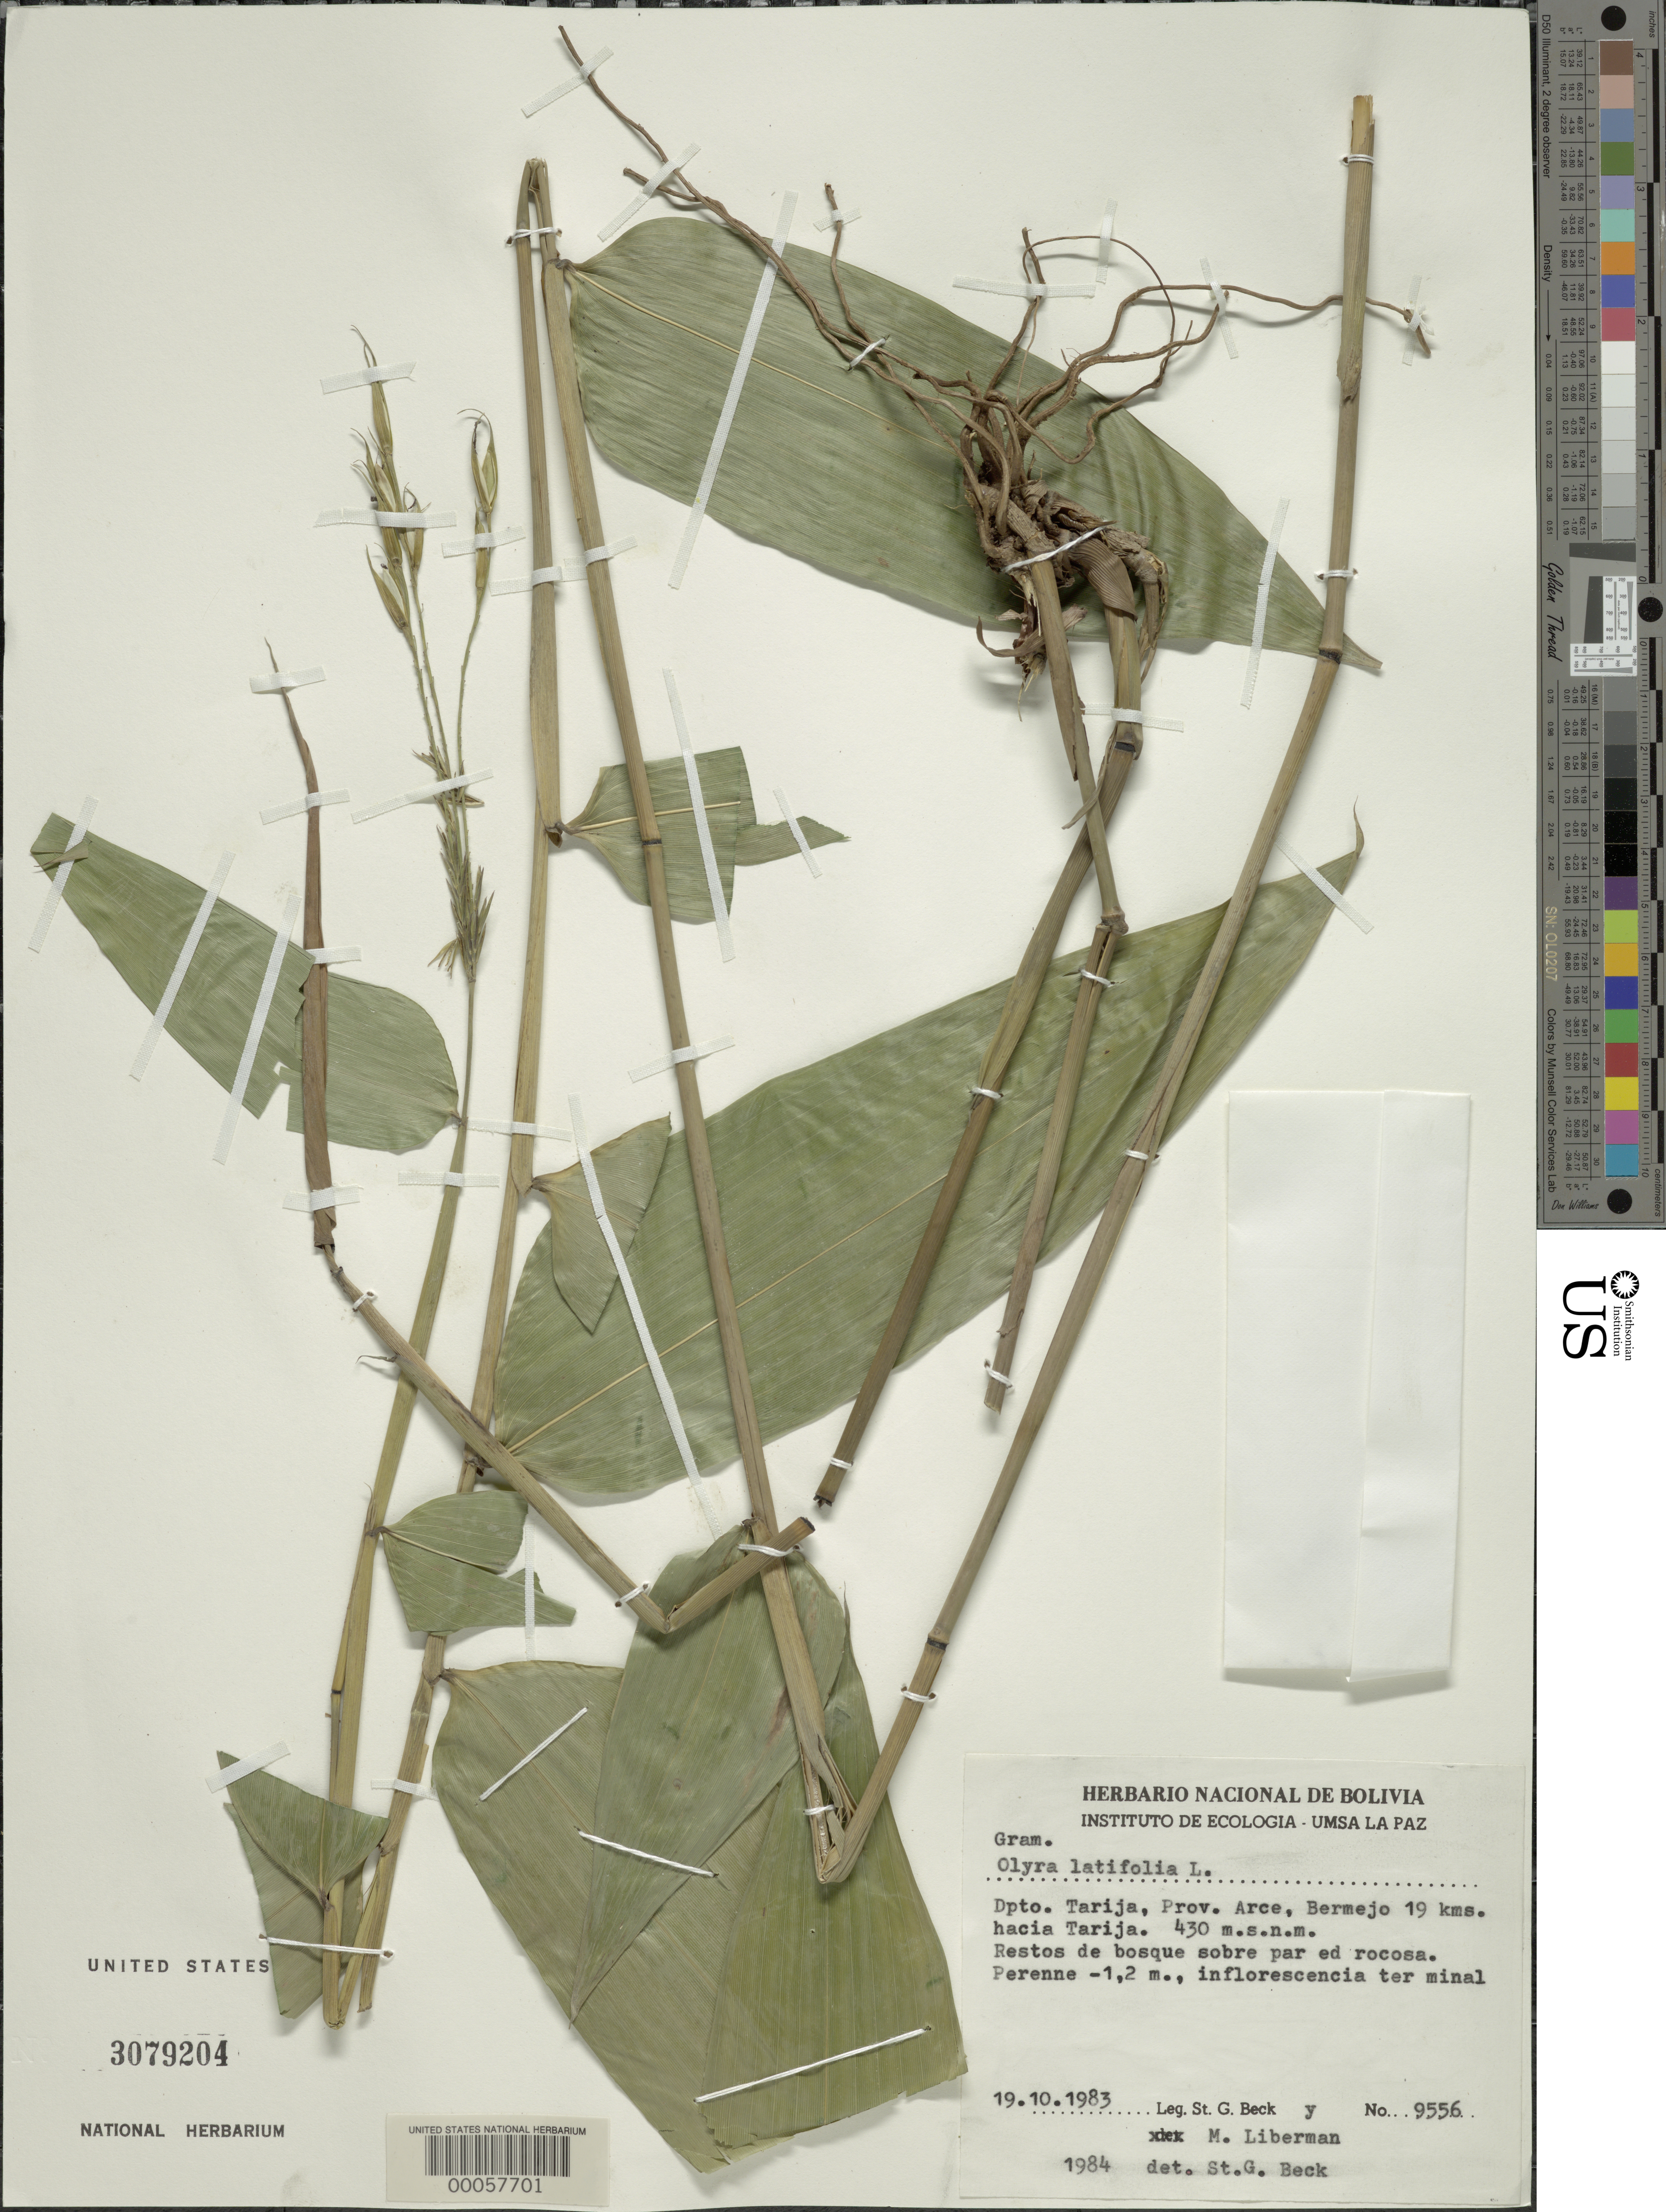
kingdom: Plantae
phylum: Tracheophyta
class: Liliopsida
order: Poales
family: Poaceae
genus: Olyra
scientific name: Olyra latifolia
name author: L.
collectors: S. G. Beck & M. Liberman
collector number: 9556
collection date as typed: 19 Oct 1983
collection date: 1983-10-19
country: Bolivia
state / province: Tarija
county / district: Arce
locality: Bermeja 19 km from Tarija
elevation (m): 430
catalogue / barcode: US 3079204